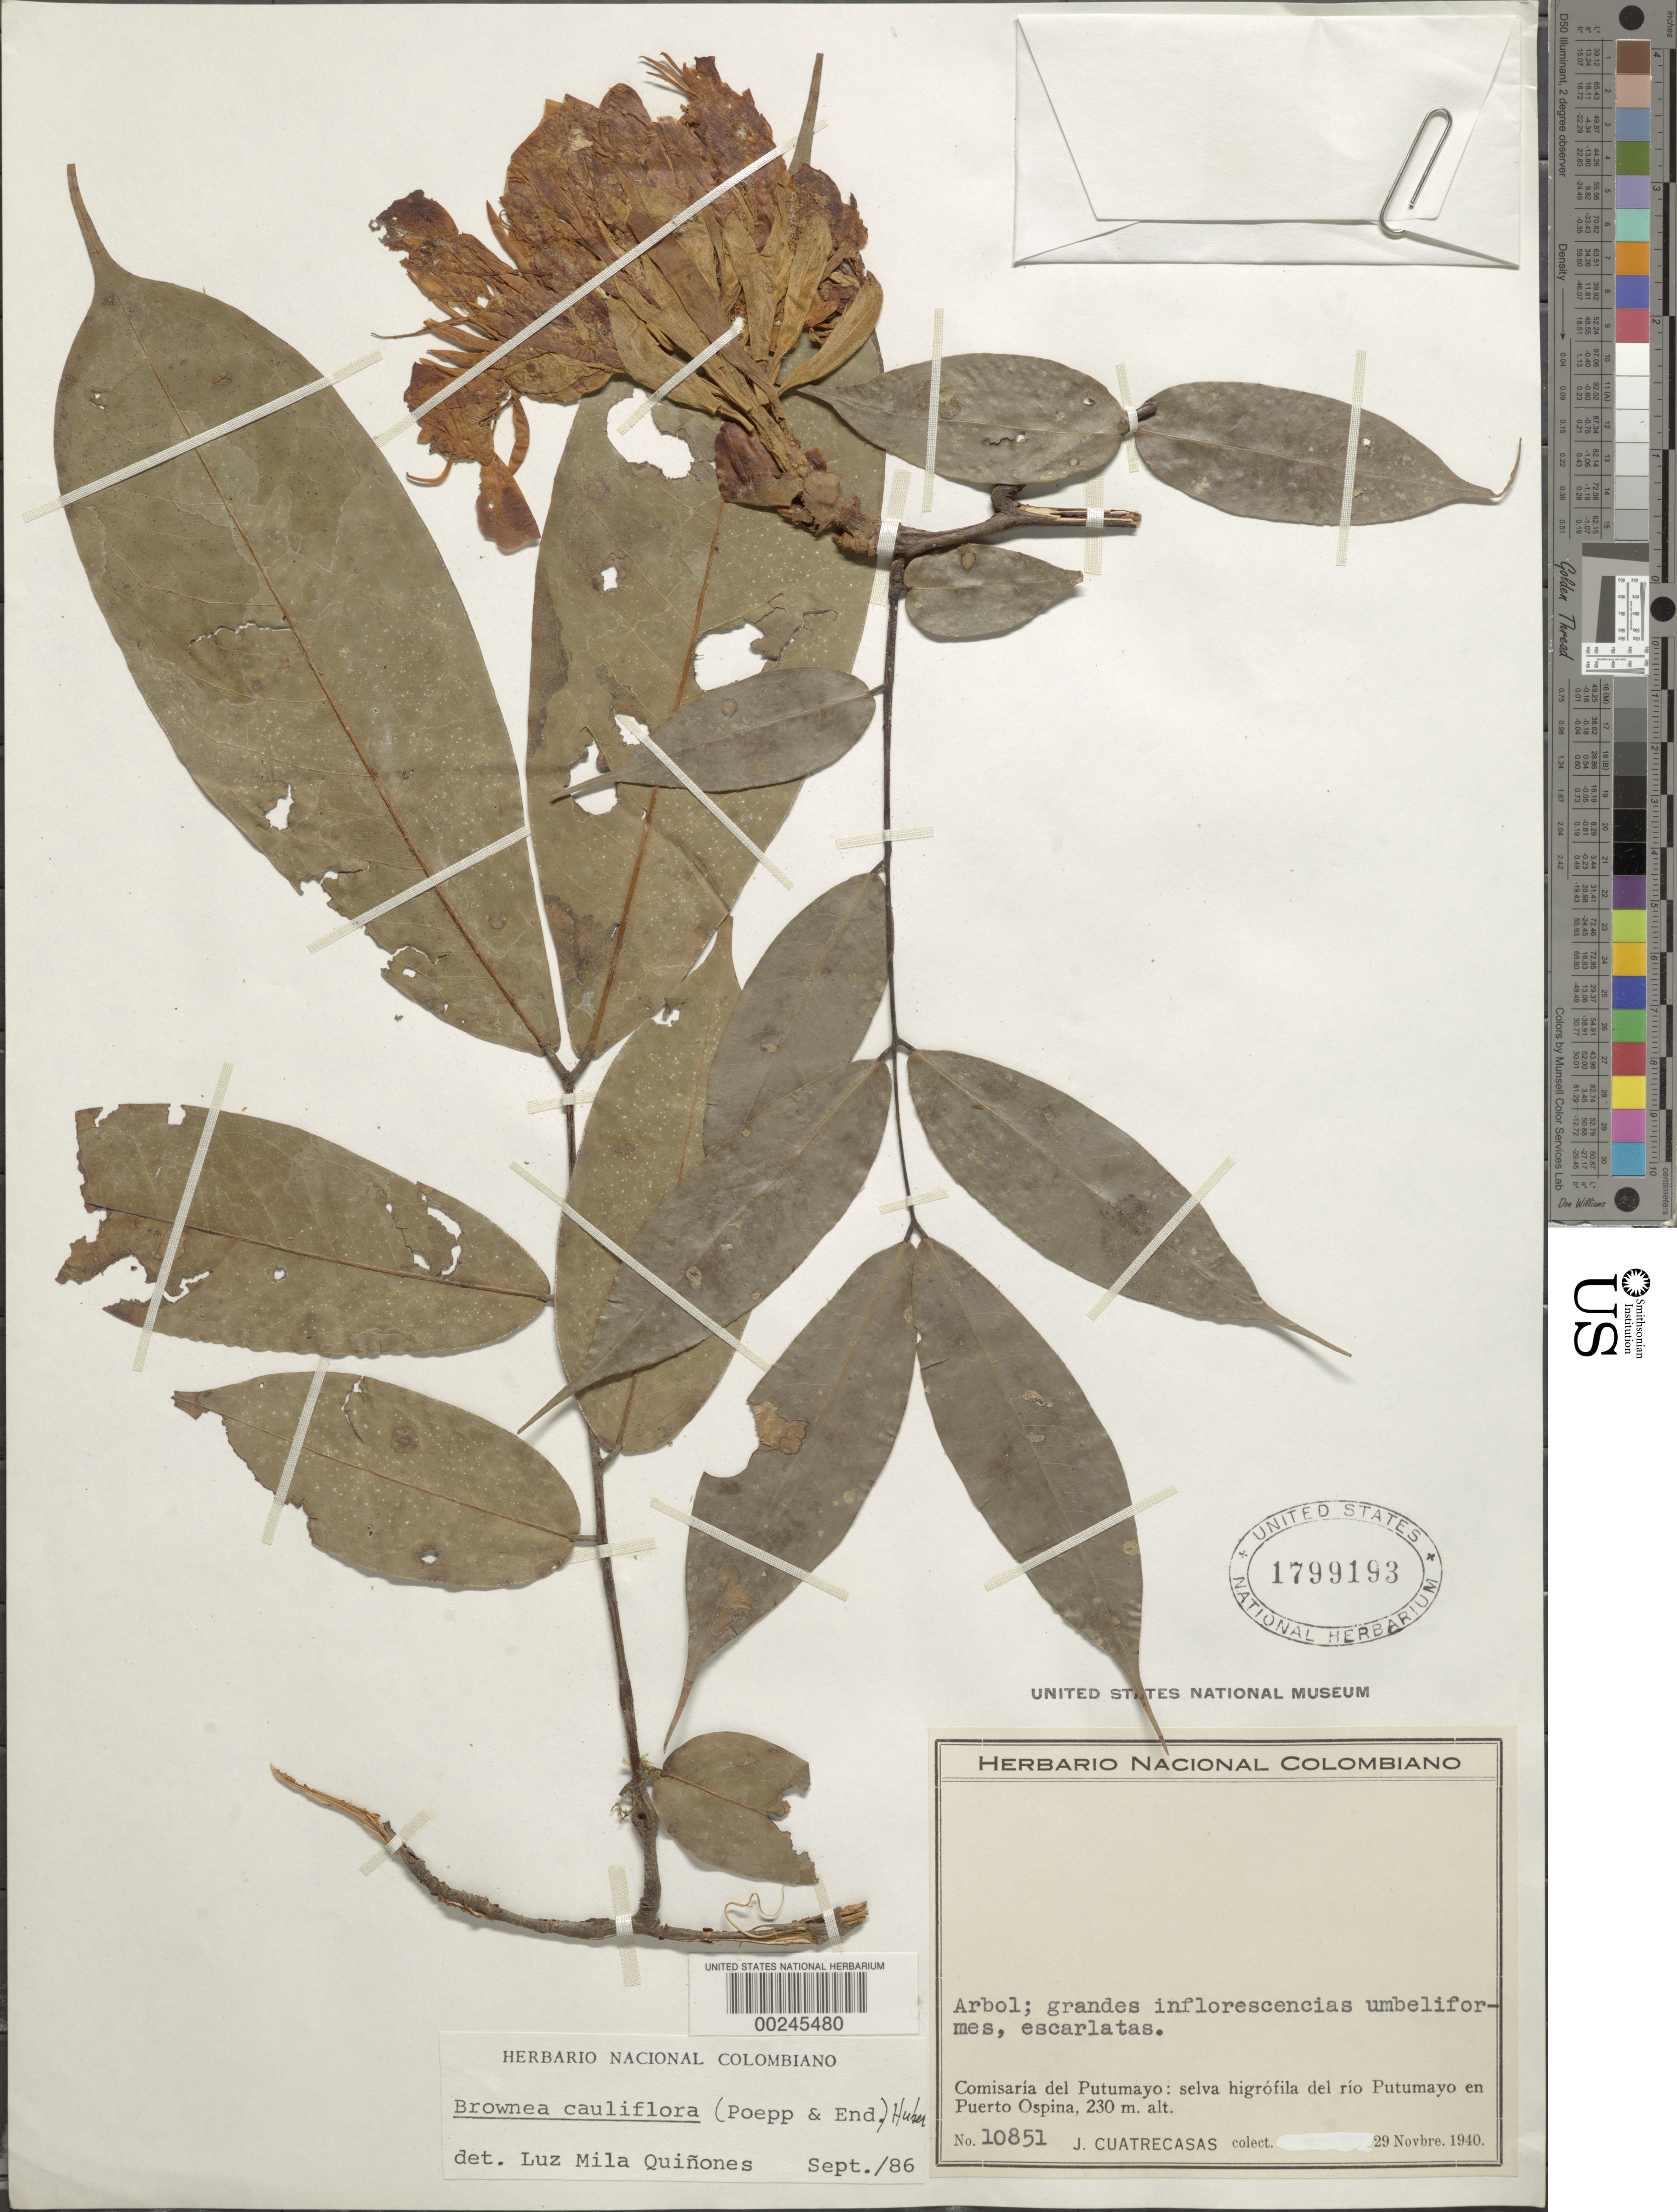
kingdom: Plantae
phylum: Tracheophyta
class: Magnoliopsida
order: Fabales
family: Fabaceae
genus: Brownea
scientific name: Brownea cauliflora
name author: Poepp.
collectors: J. Cuatrecasas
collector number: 10851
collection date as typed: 29 Nov 1940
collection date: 1940-11-29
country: Colombia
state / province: Putumayo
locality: Rio Putumayo in Puerto Ospina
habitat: Forest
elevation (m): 230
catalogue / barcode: US 1799193